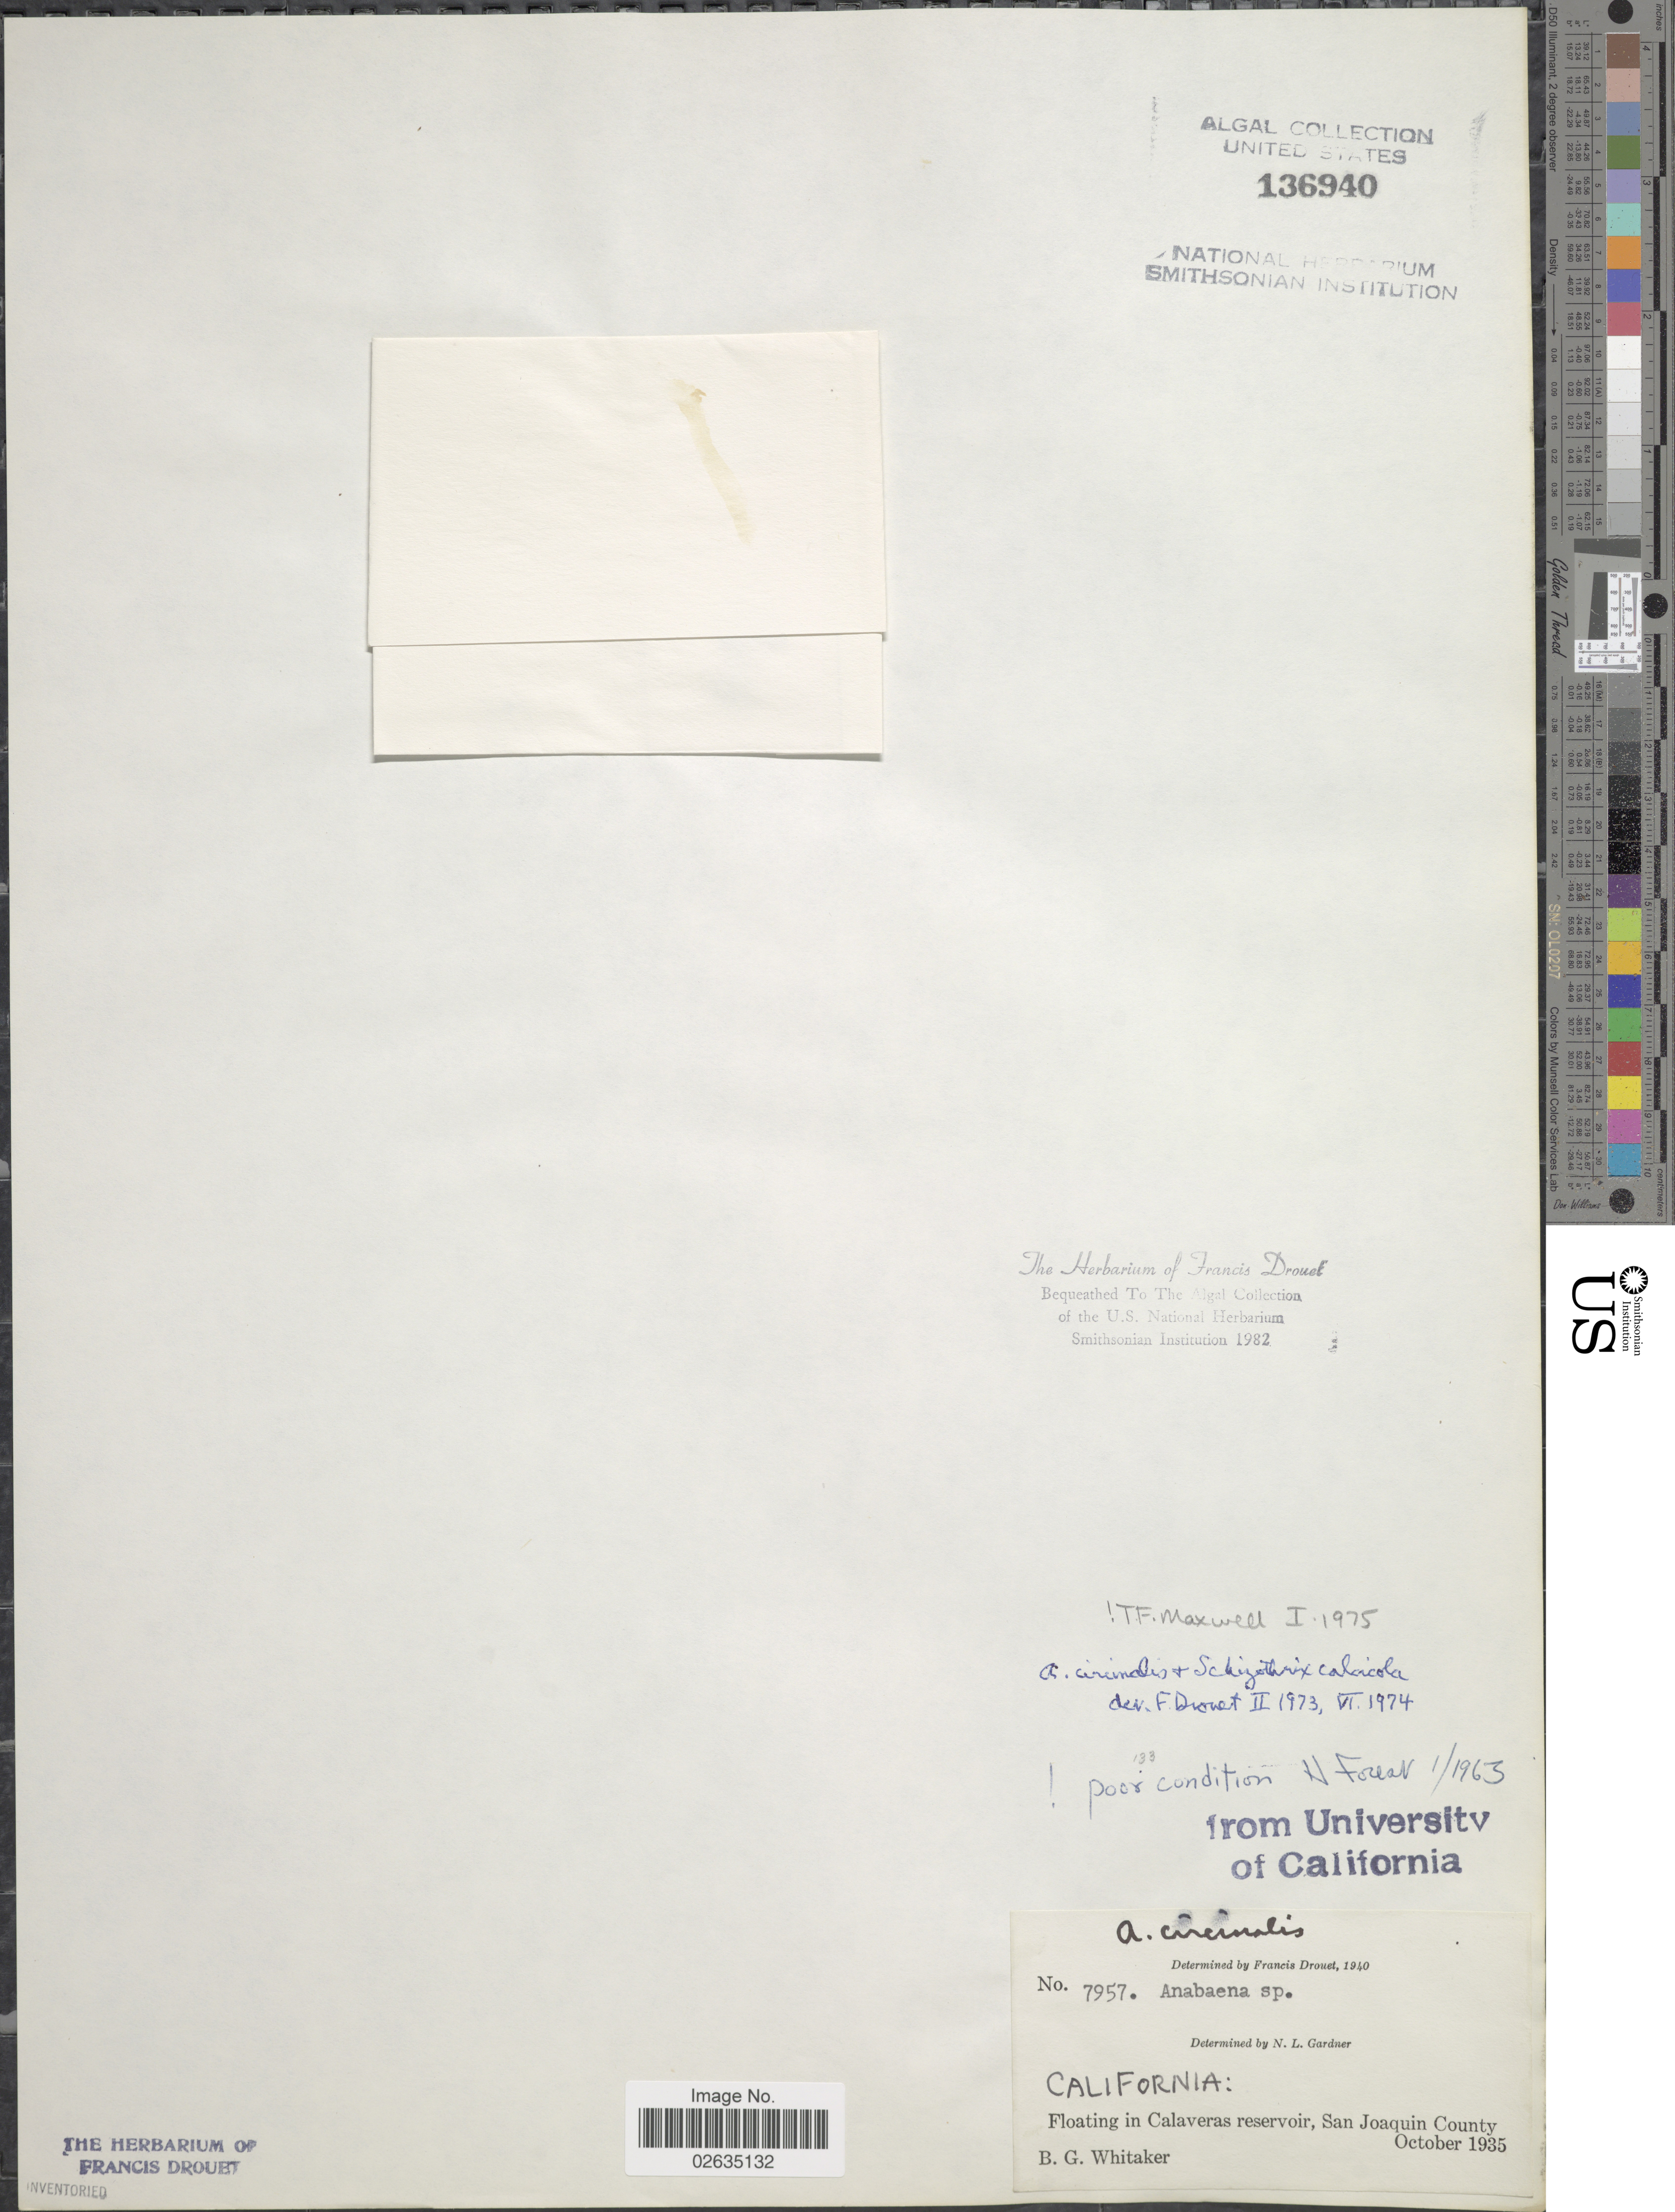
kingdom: Bacteria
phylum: Cyanobacteria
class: Cyanobacteriia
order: Cyanobacteriales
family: Nostocaceae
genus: Nostoc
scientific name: Nostoc commune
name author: Vaucher ex Bornet & Flahault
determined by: Drouet, F. E.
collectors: B. Whitaker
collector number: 7957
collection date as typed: Oct 1935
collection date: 1935-10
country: United States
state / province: California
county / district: San Joaquin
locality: Calaveras Reservoir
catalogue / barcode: US 136940